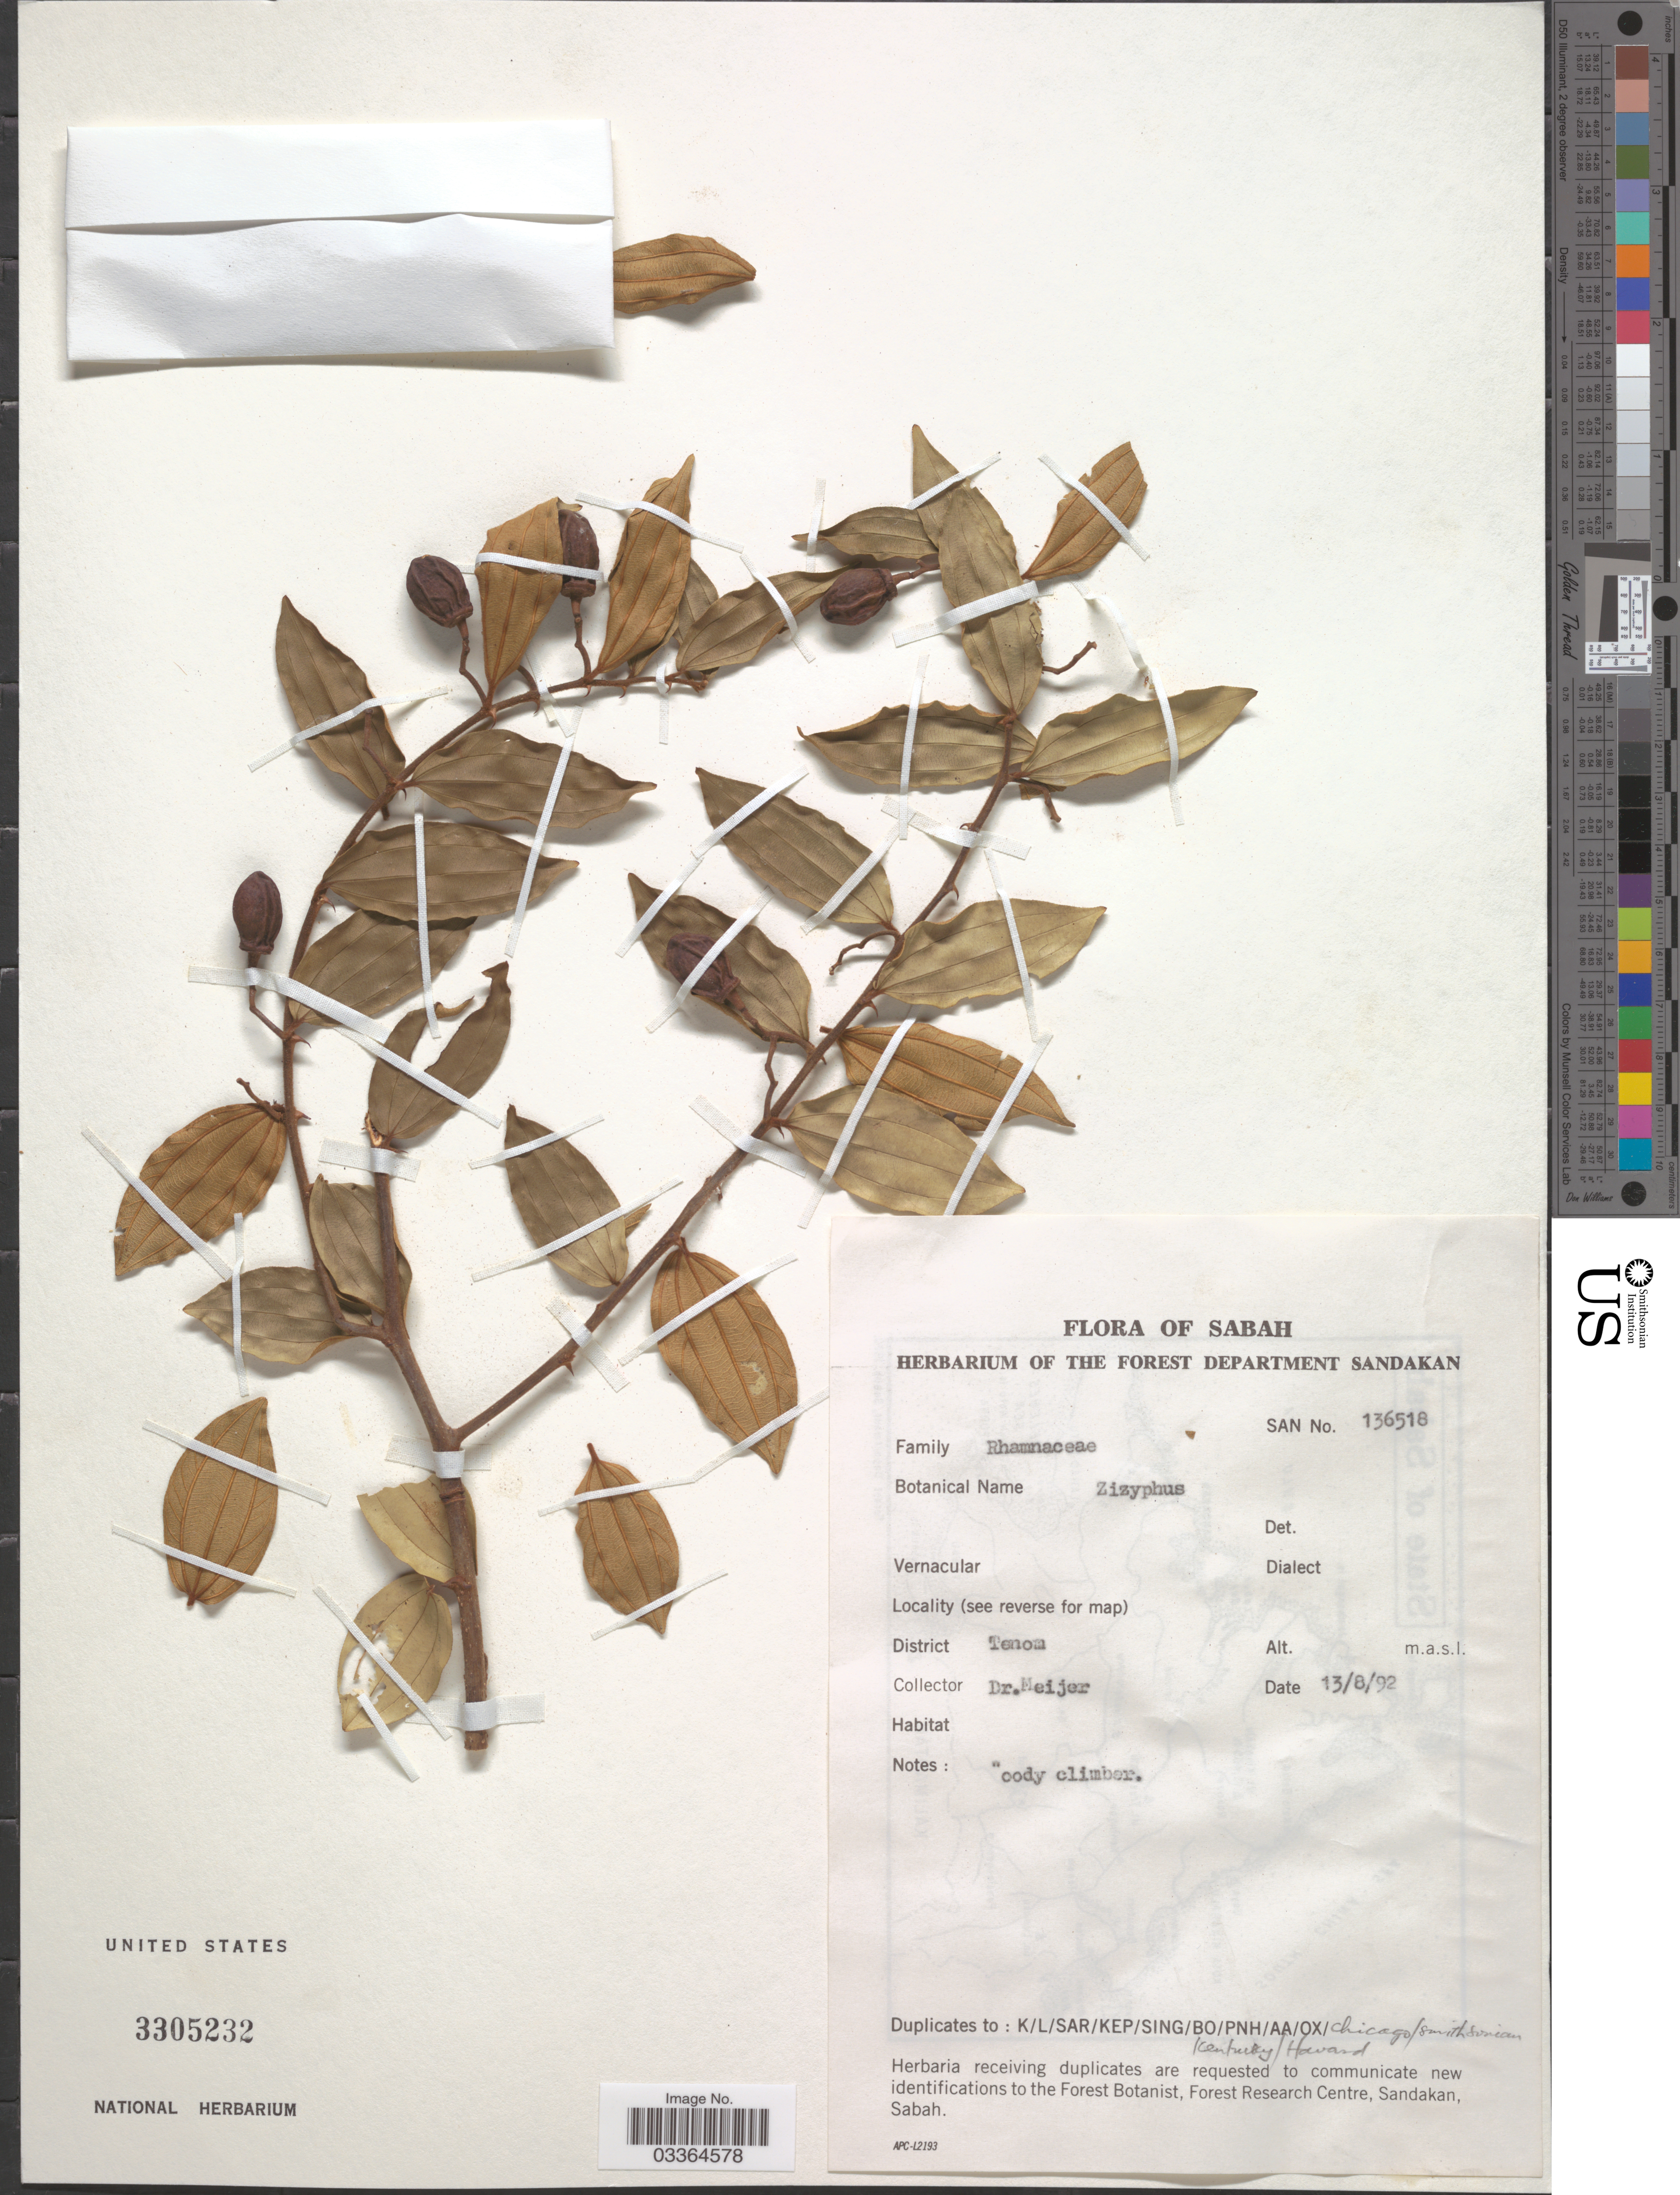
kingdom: Plantae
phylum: Tracheophyta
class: Magnoliopsida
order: Rosales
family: Rhamnaceae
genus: Ziziphus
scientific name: Ziziphus sp.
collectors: -- Meijer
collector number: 136518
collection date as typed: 13/8/92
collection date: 1992-08-13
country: Malaysia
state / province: Sabah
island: Borneo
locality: District Tenom.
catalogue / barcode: US 3305232